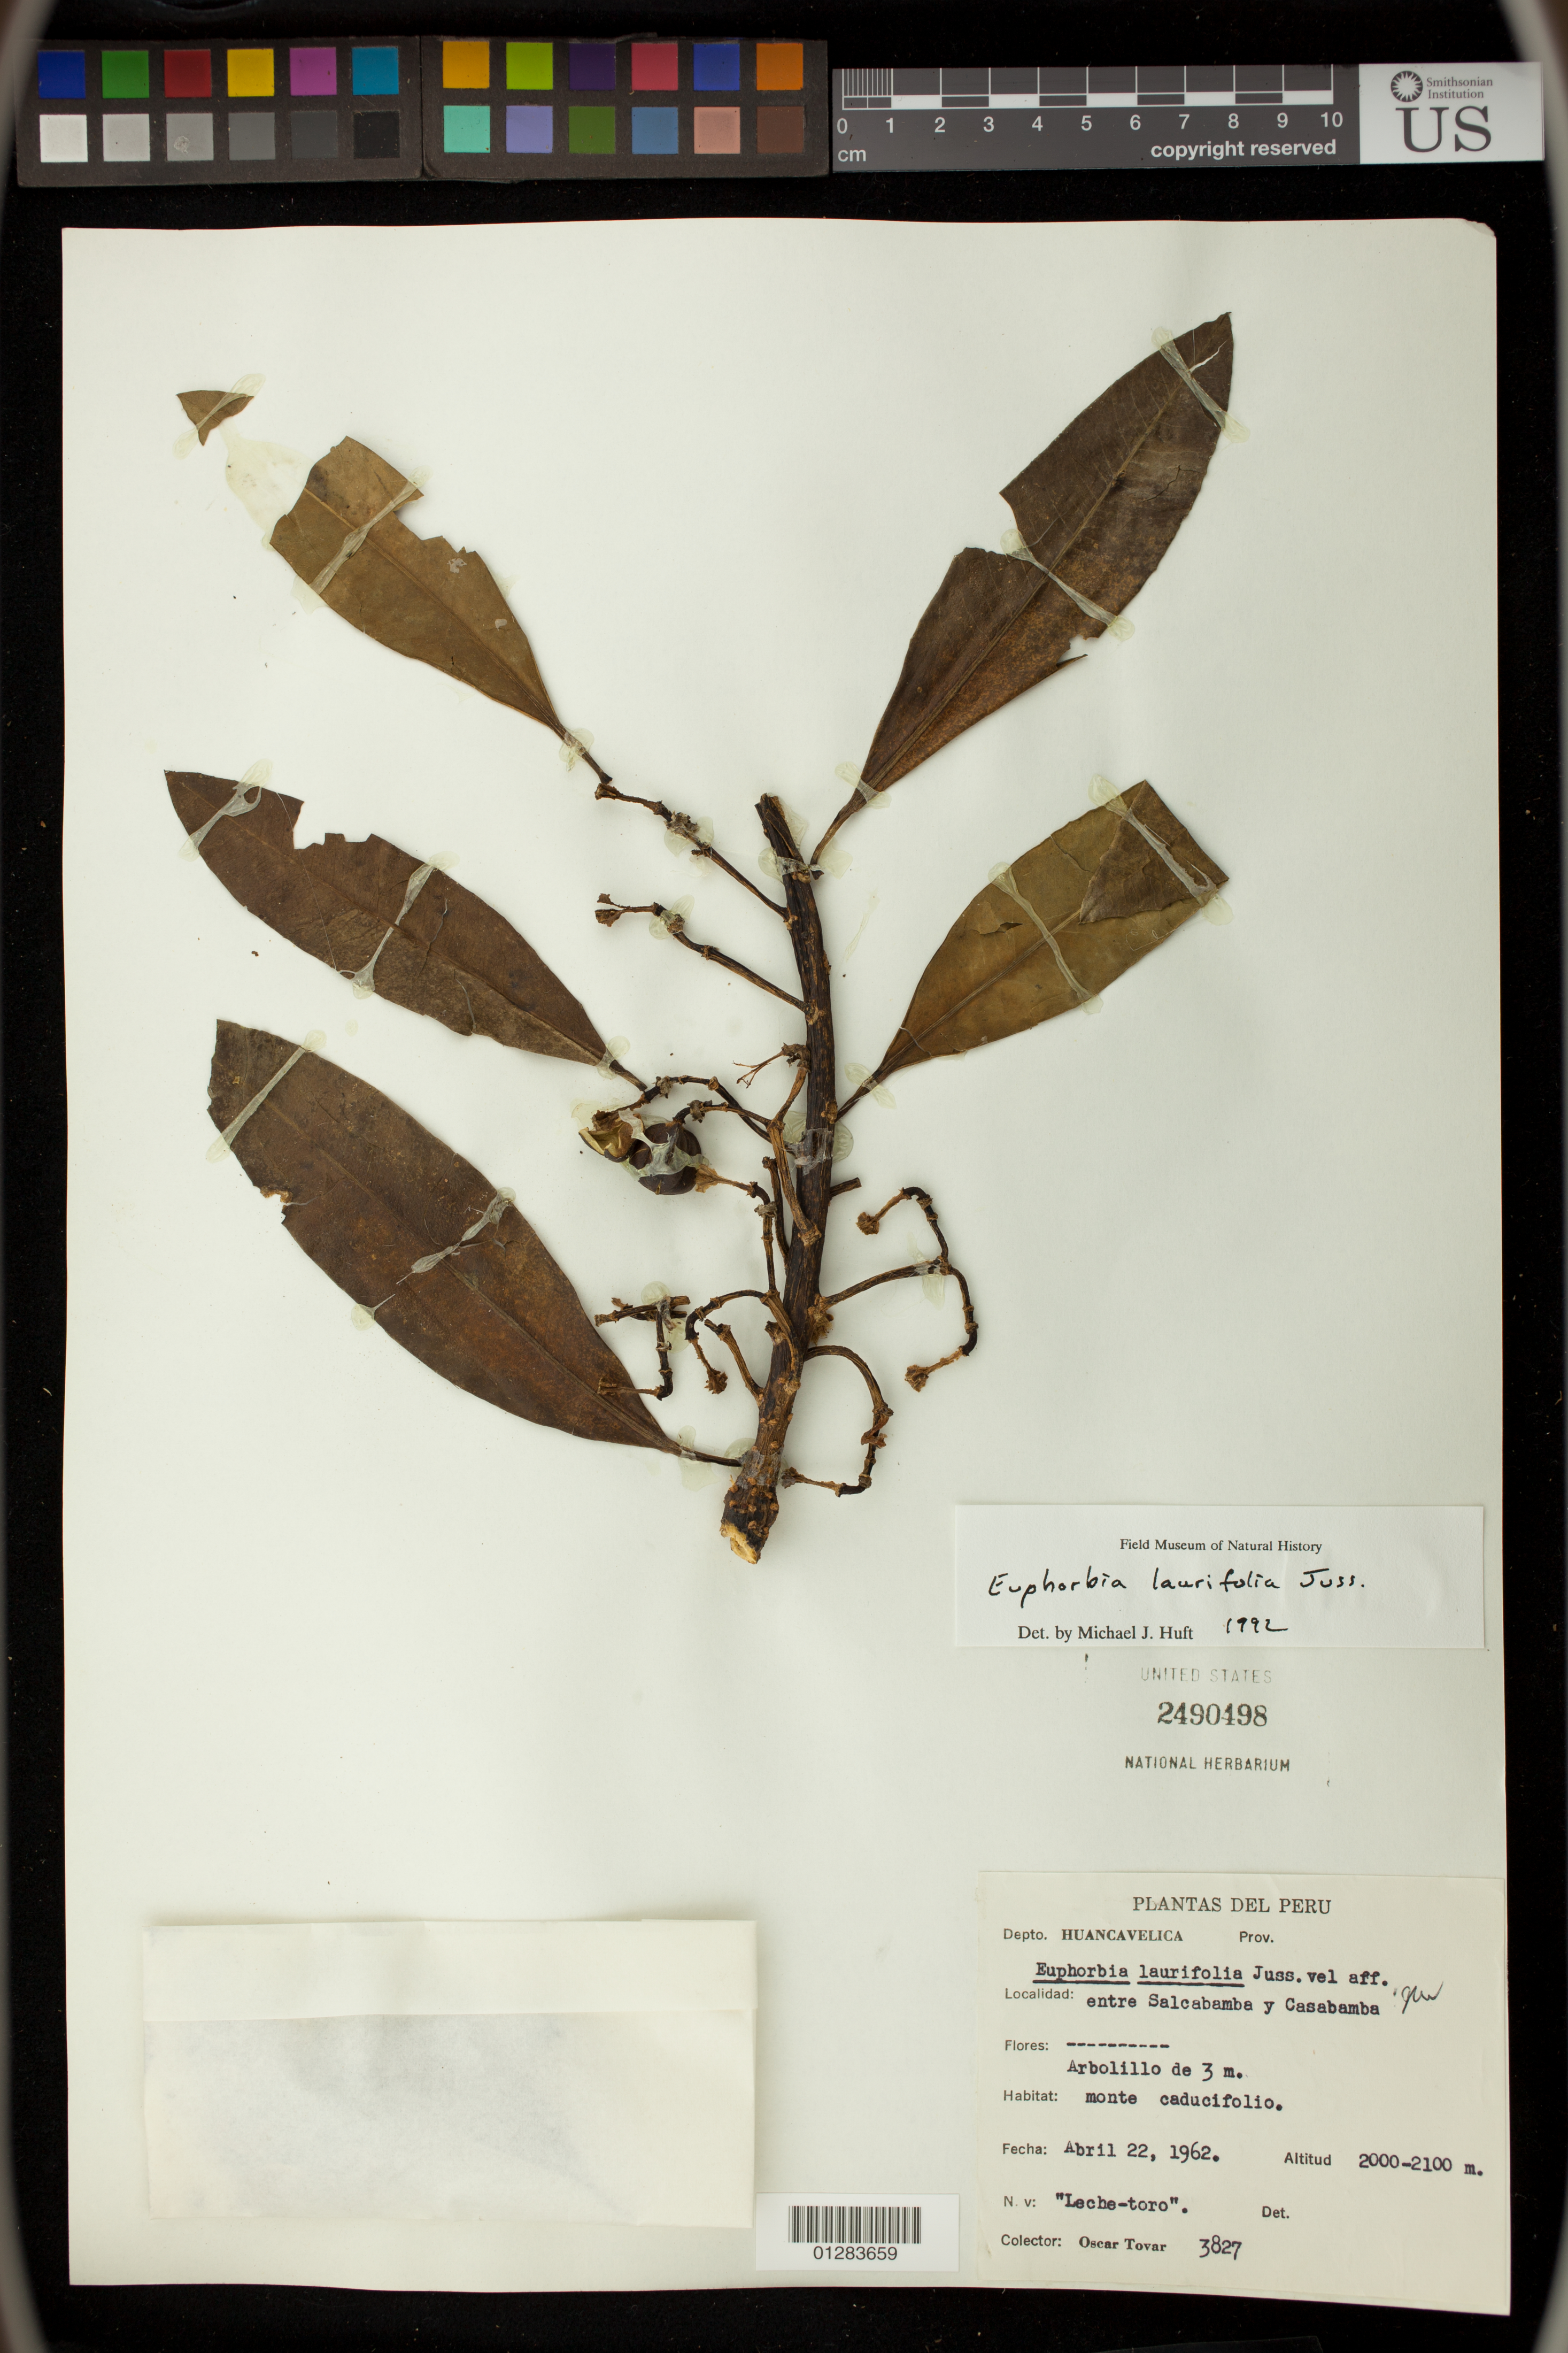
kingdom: Plantae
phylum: Tracheophyta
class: Magnoliopsida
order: Malpighiales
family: Euphorbiaceae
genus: Euphorbia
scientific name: Euphorbia laurifolia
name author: Juss. ex Lam.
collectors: Ó. Tovar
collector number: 3827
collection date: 1962-04-22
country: Peru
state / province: Huancavelica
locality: Entre Salcabamba y Casabamba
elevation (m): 2000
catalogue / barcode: US 2490498